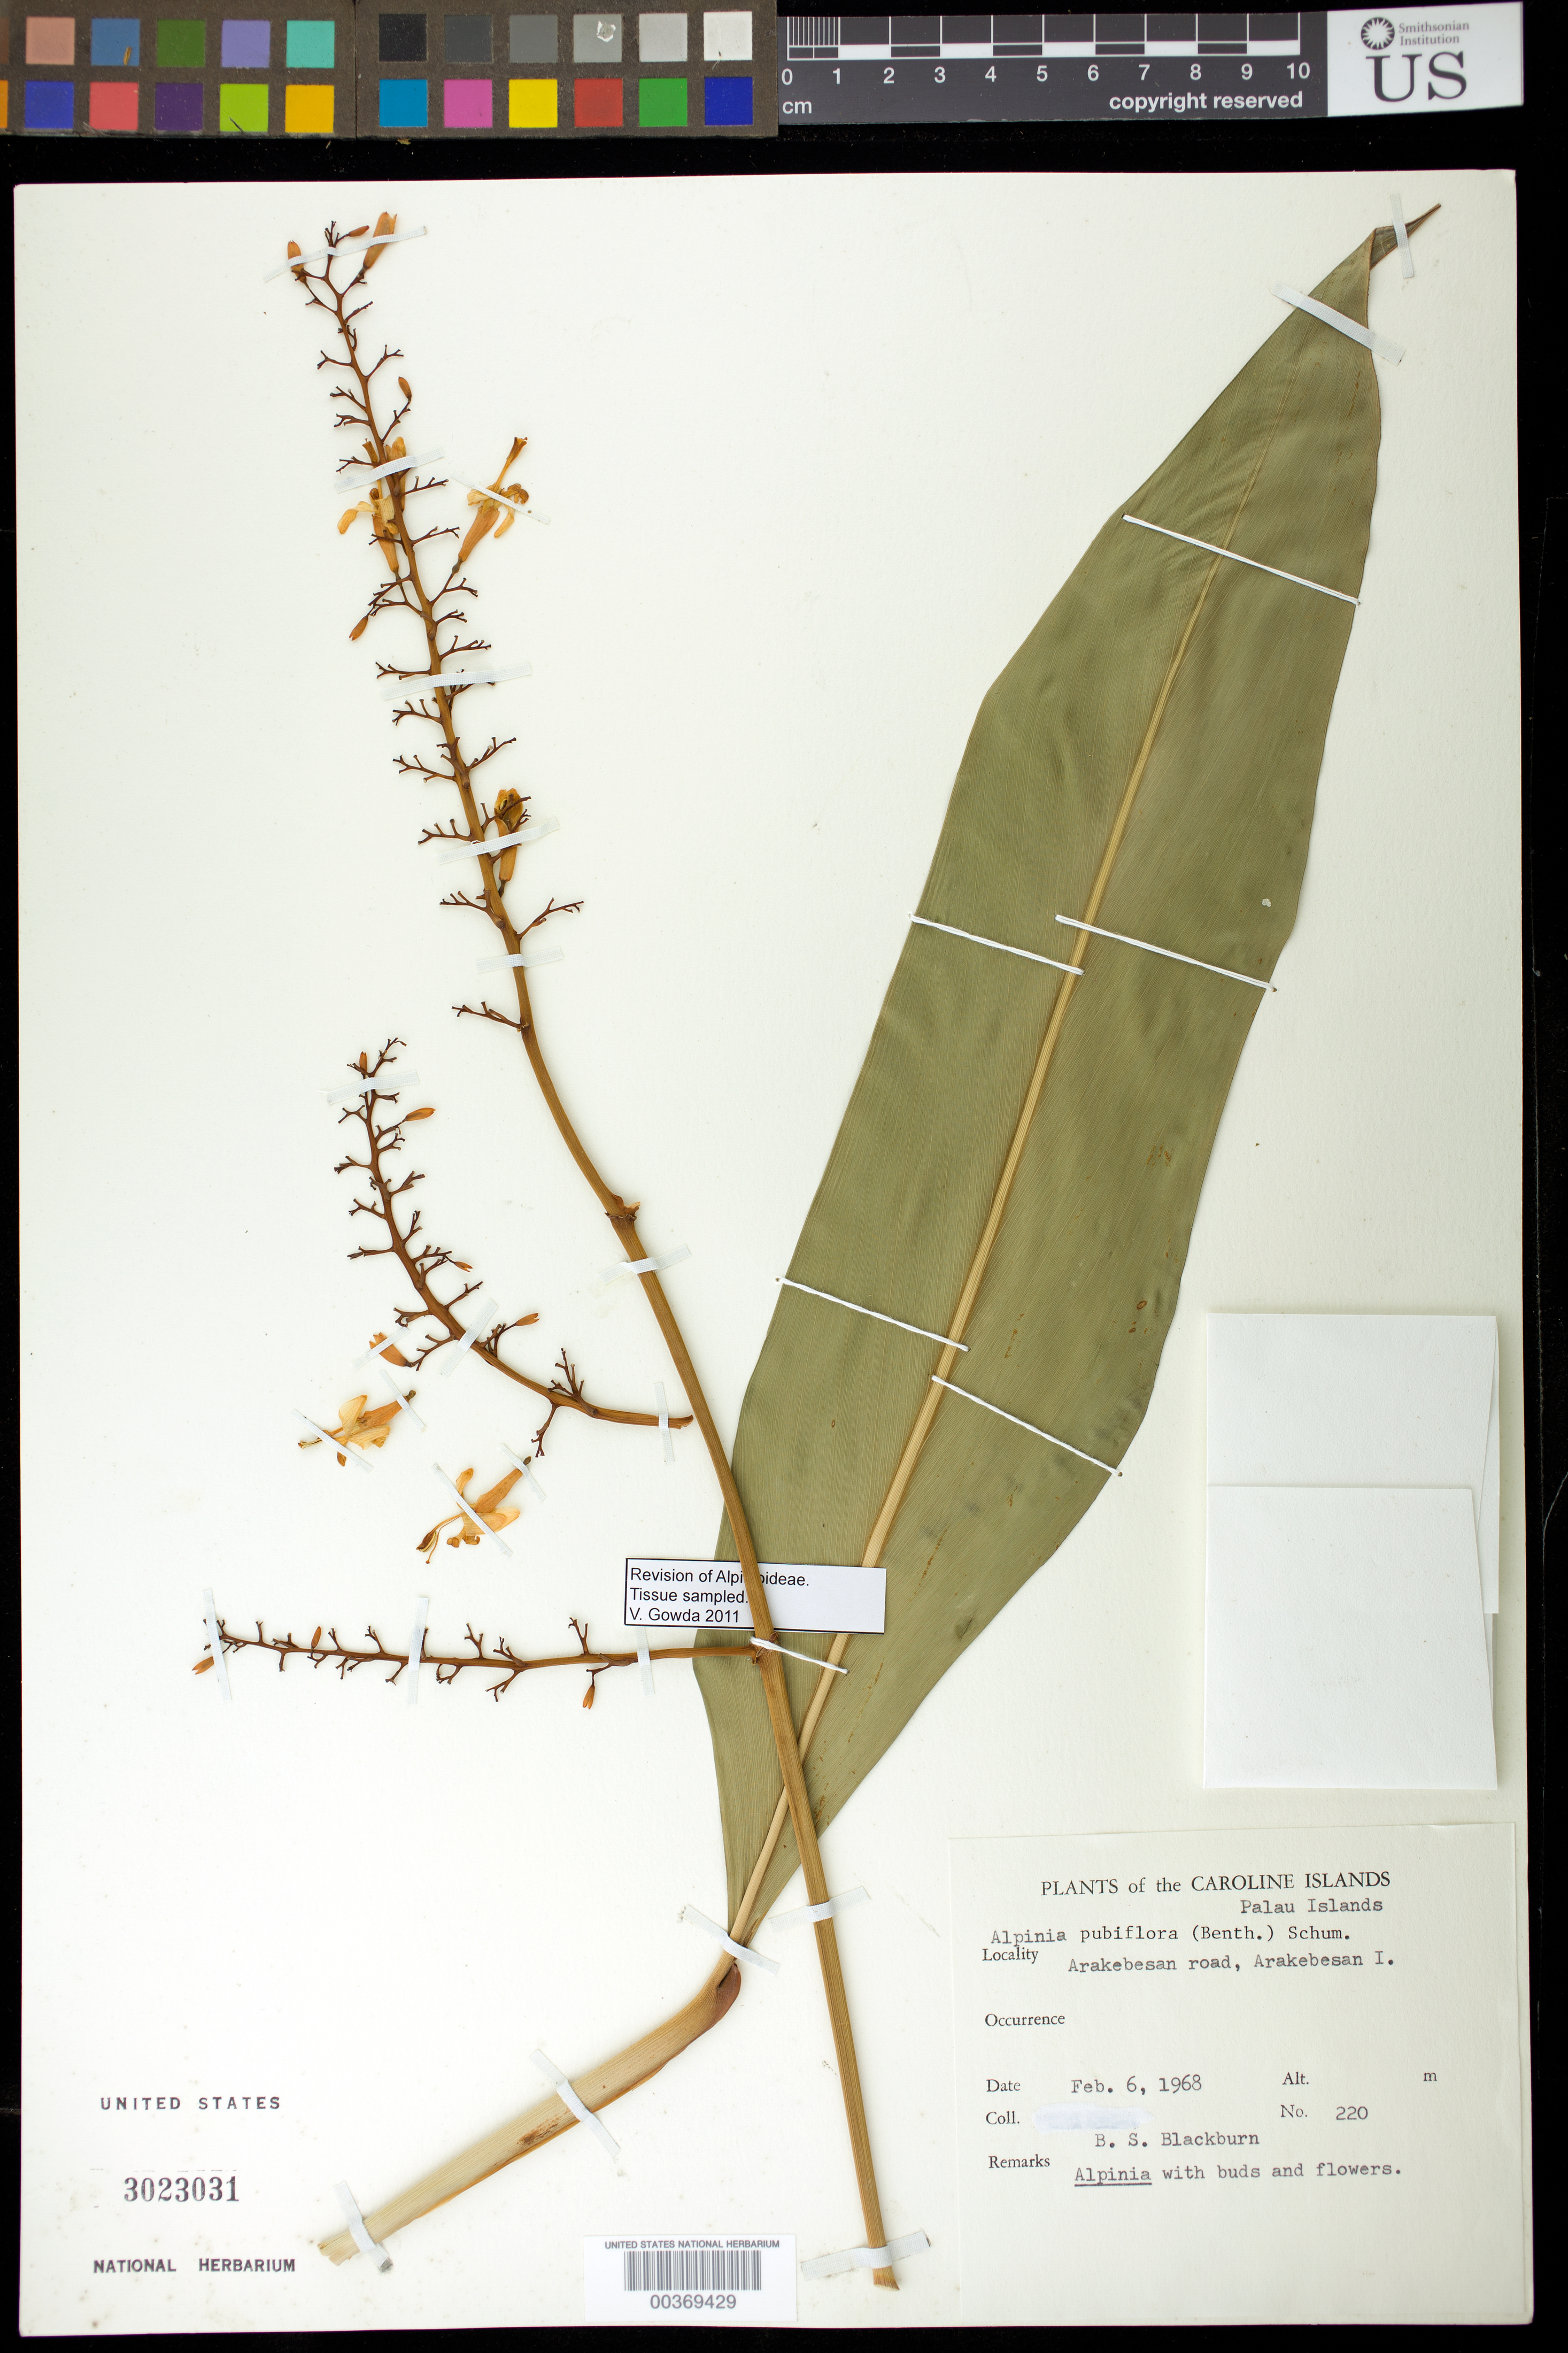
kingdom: Plantae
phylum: Tracheophyta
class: Liliopsida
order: Zingiberales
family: Zingiberaceae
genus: Alpinia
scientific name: Alpinia pubiflora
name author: (Benth.) K. Schum.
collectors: B. S. Blackburn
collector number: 220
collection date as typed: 06 Feb 1968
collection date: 1968-02-06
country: Palau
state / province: Koror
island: Ngerekebesang [Arakabesan]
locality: Plants of caroline islands, palau, arakebesan road, arakebesan i.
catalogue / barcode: US 3023031